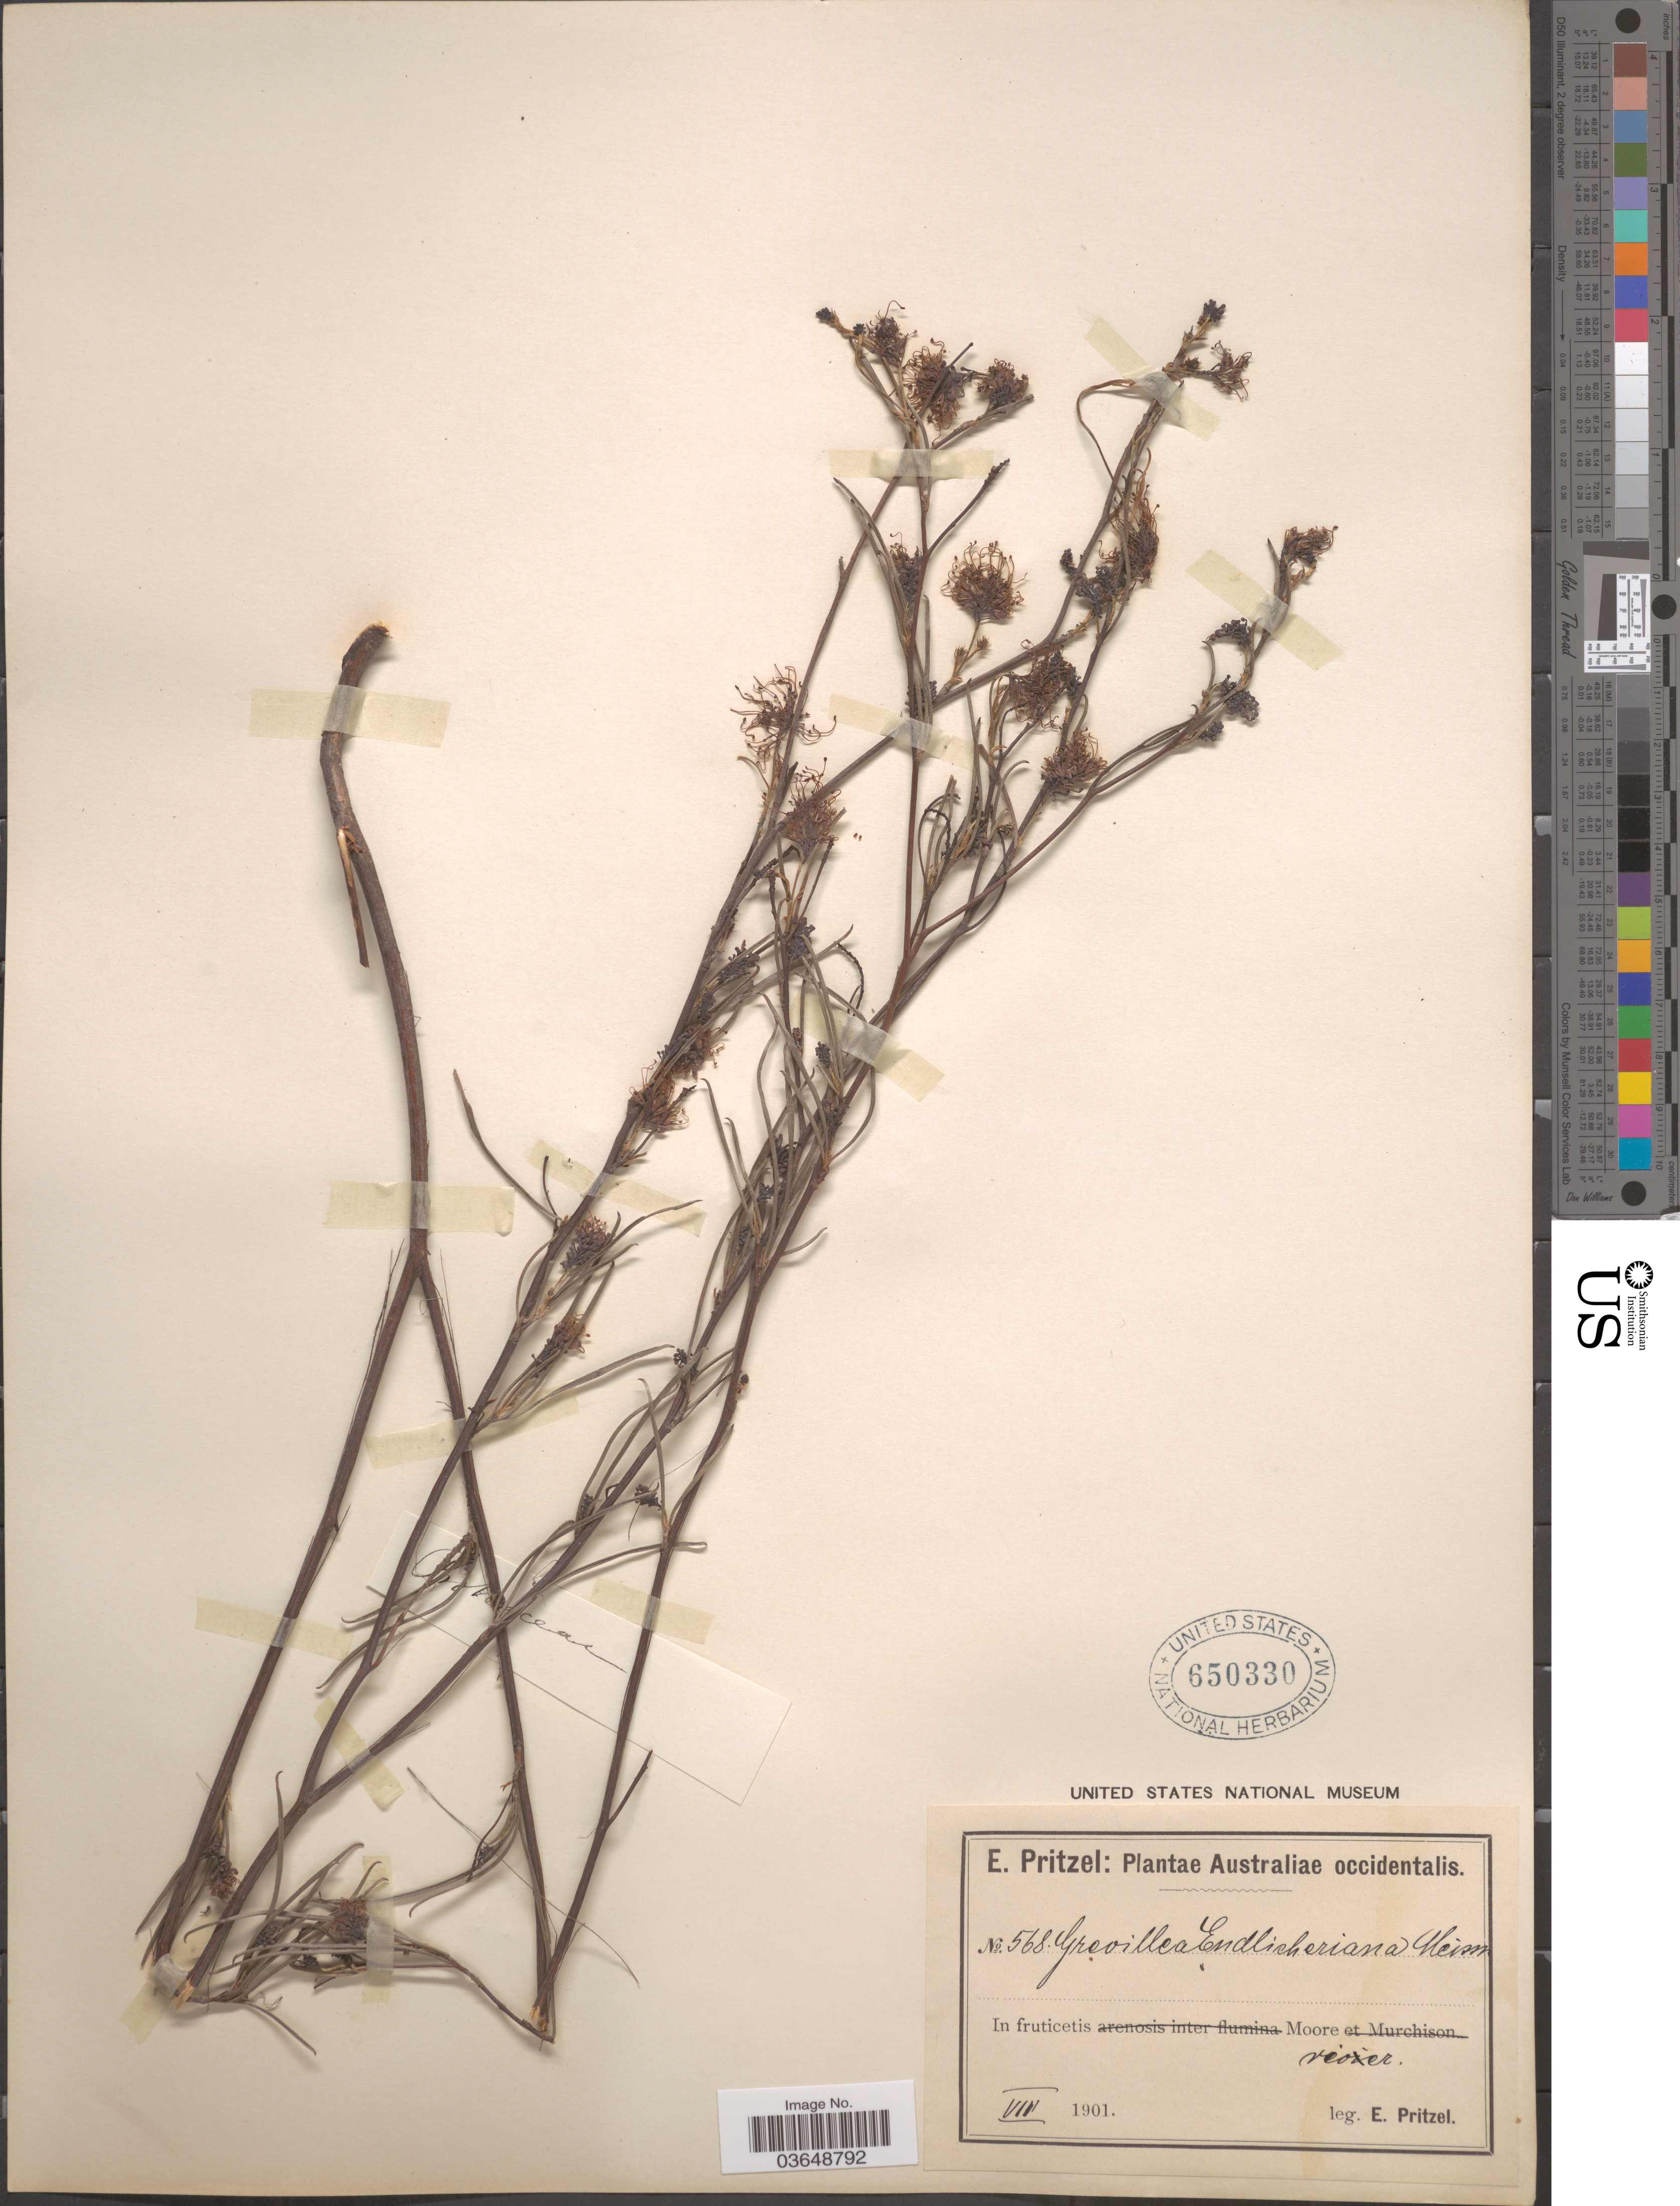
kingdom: Plantae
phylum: Tracheophyta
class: Magnoliopsida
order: Proteales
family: Proteaceae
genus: Grevillea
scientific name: Grevillea endlicheriana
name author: Meisn.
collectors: E. G. Pritzel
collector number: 568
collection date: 1901-08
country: Australia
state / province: Western Australia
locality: Australiae occidentalis. In fruticetis Moore river.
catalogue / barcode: US 650330